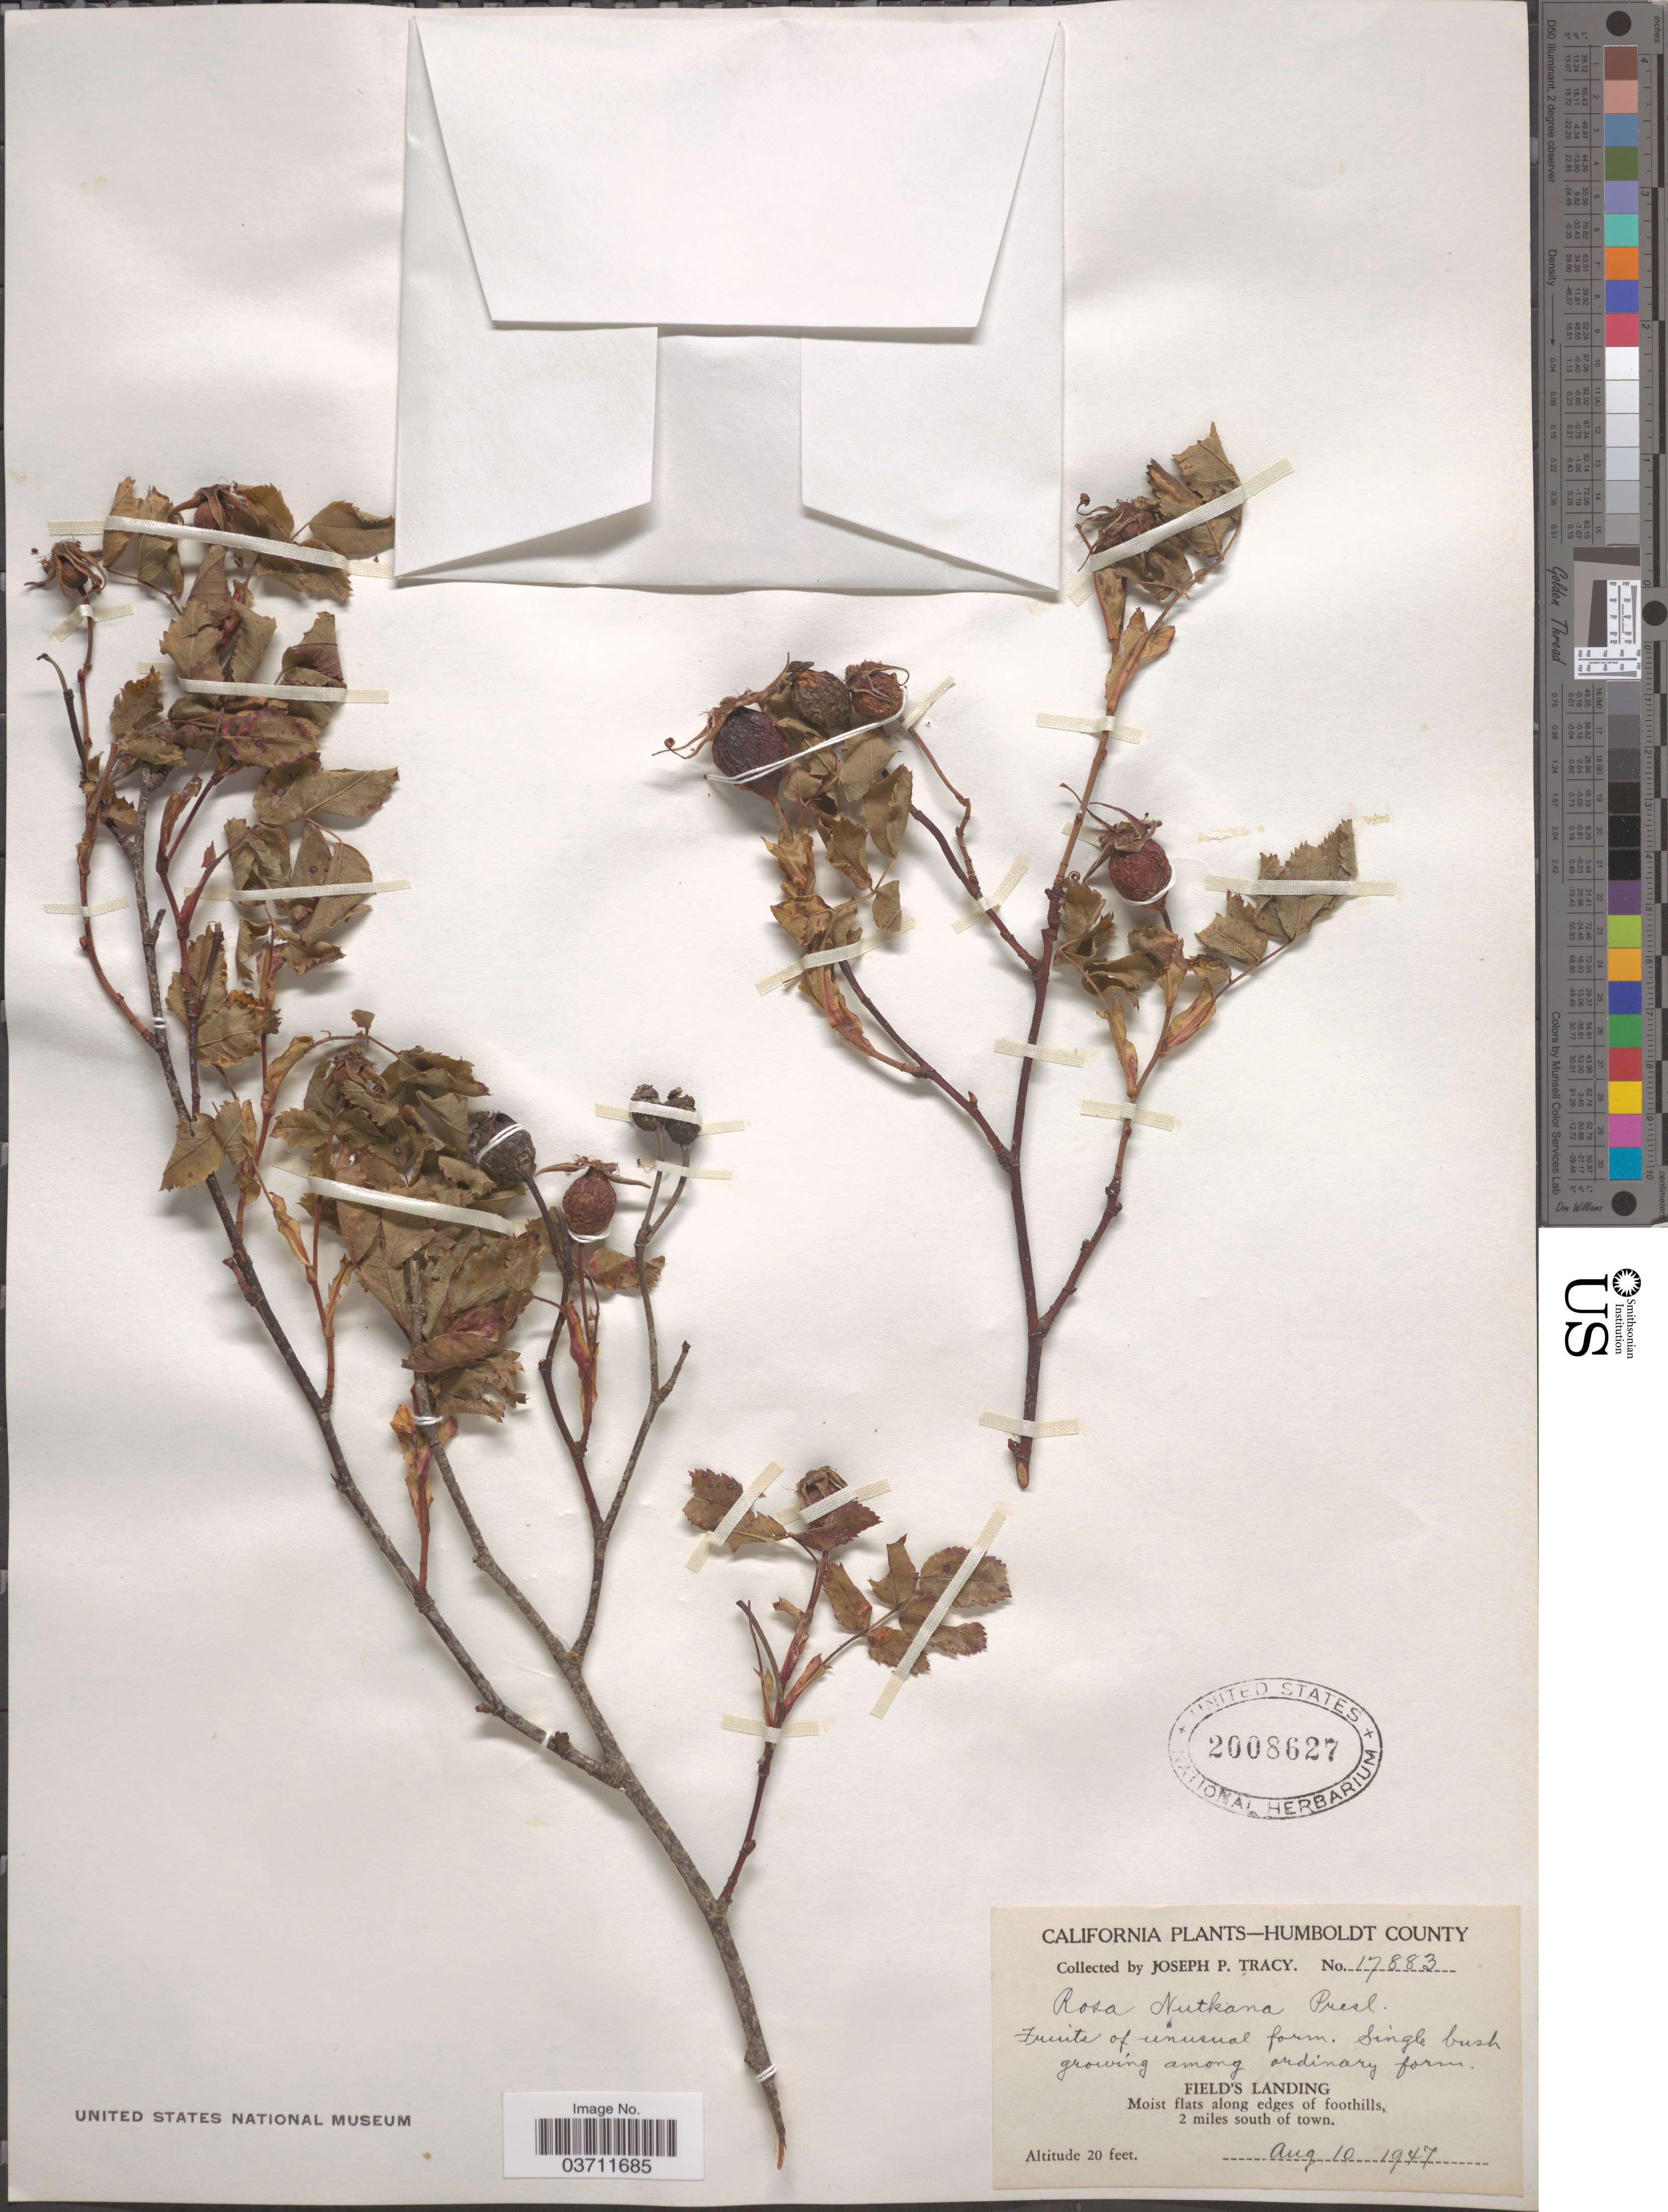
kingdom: Plantae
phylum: Tracheophyta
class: Magnoliopsida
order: Rosales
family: Rosaceae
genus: Rosa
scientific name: Rosa nutkana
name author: C. Presl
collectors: J. Tracy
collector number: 17883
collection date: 1947-08-10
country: United States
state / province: California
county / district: Humboldt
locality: Humboldt County. Field's Landing. Along edges of foothills, 2 miles south of town.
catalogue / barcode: US 2008627